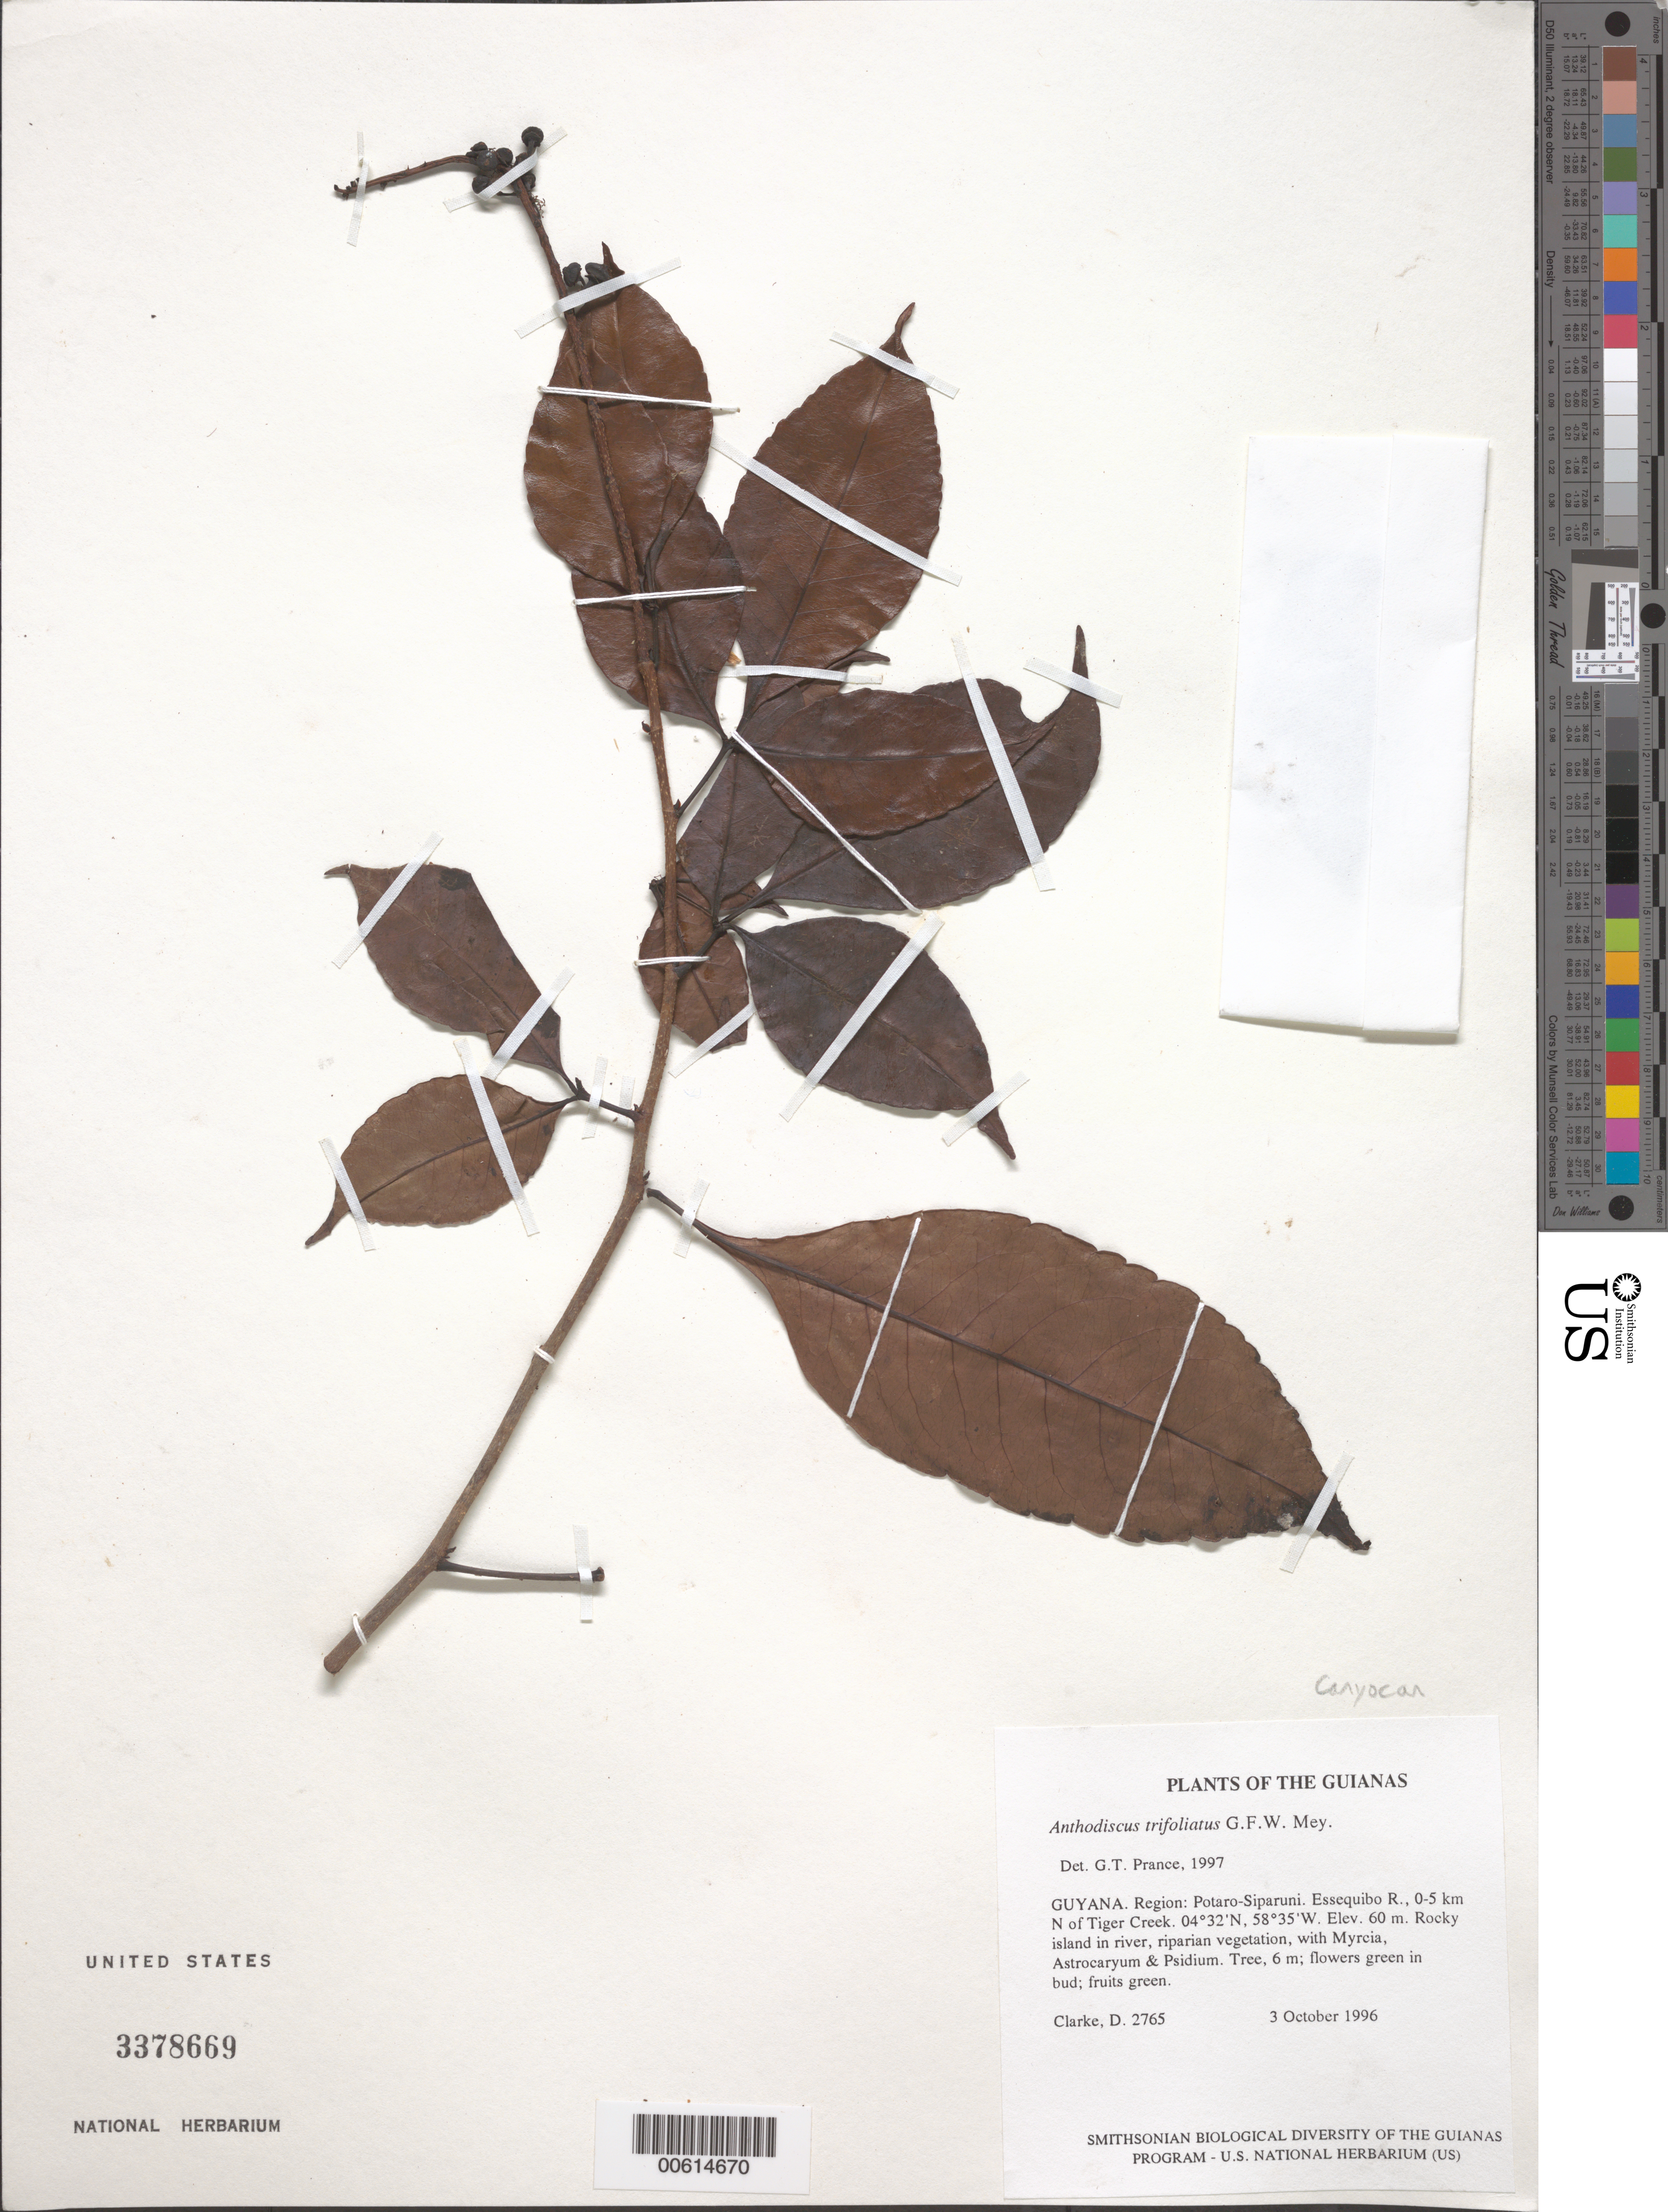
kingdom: Plantae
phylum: Tracheophyta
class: Magnoliopsida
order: Malpighiales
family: Caryocaraceae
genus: Anthodiscus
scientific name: Anthodiscus trifoliatus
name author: G. Mey.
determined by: Prance, G. T.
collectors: H. D. Clarke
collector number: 2765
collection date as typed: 3 October 1996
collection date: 1996-10-03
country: Guyana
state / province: Potaro-Siparuni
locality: Iwokrama International Rainforest Reserve; Essequibo R., 0-5 km N of Tiger Creek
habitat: Rocky island in river, riparian vegetation, with Myrcia, Astrocaryum & Psidium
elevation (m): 60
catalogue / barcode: US 3378669